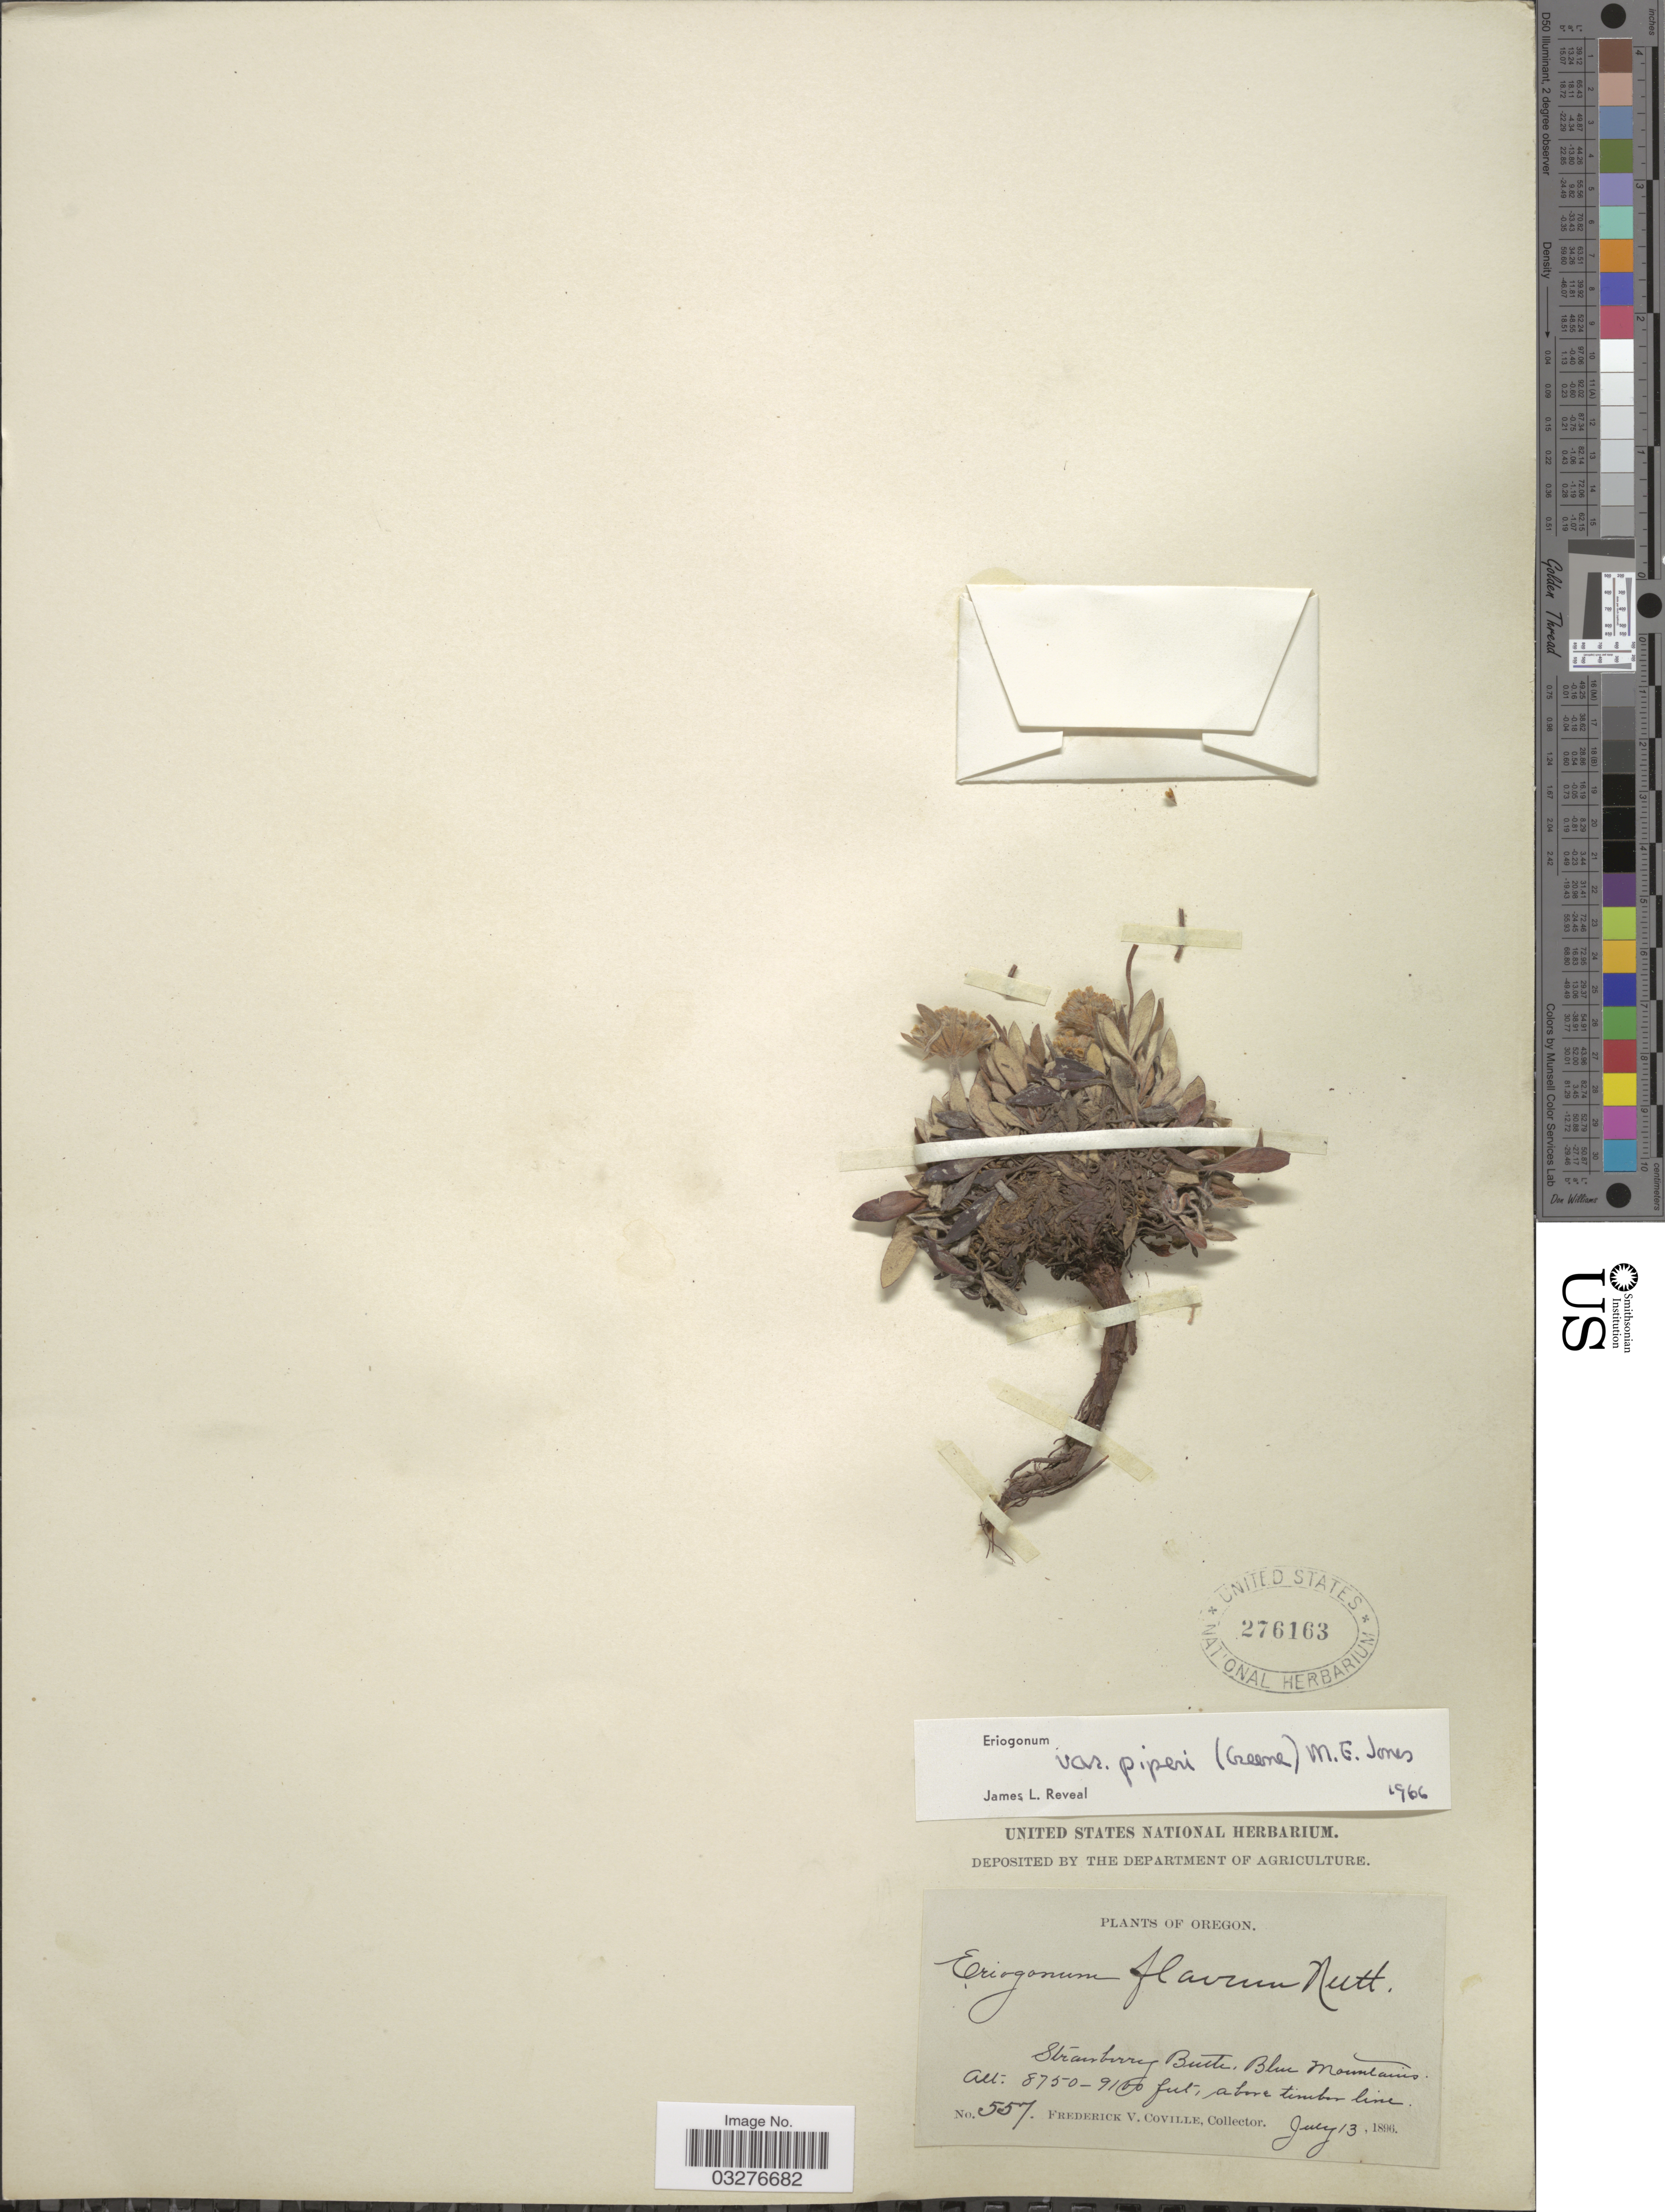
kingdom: Plantae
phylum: Tracheophyta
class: Magnoliopsida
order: Caryophyllales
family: Polygonaceae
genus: Eriogonum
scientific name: Eriogonum flavum var. piperi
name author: M.E. Jones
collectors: F. V. Coville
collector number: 557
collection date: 1896-07-13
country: United States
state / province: Oregon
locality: Strawberry Butte, Blue Mountains.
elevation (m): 2667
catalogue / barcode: US 276163